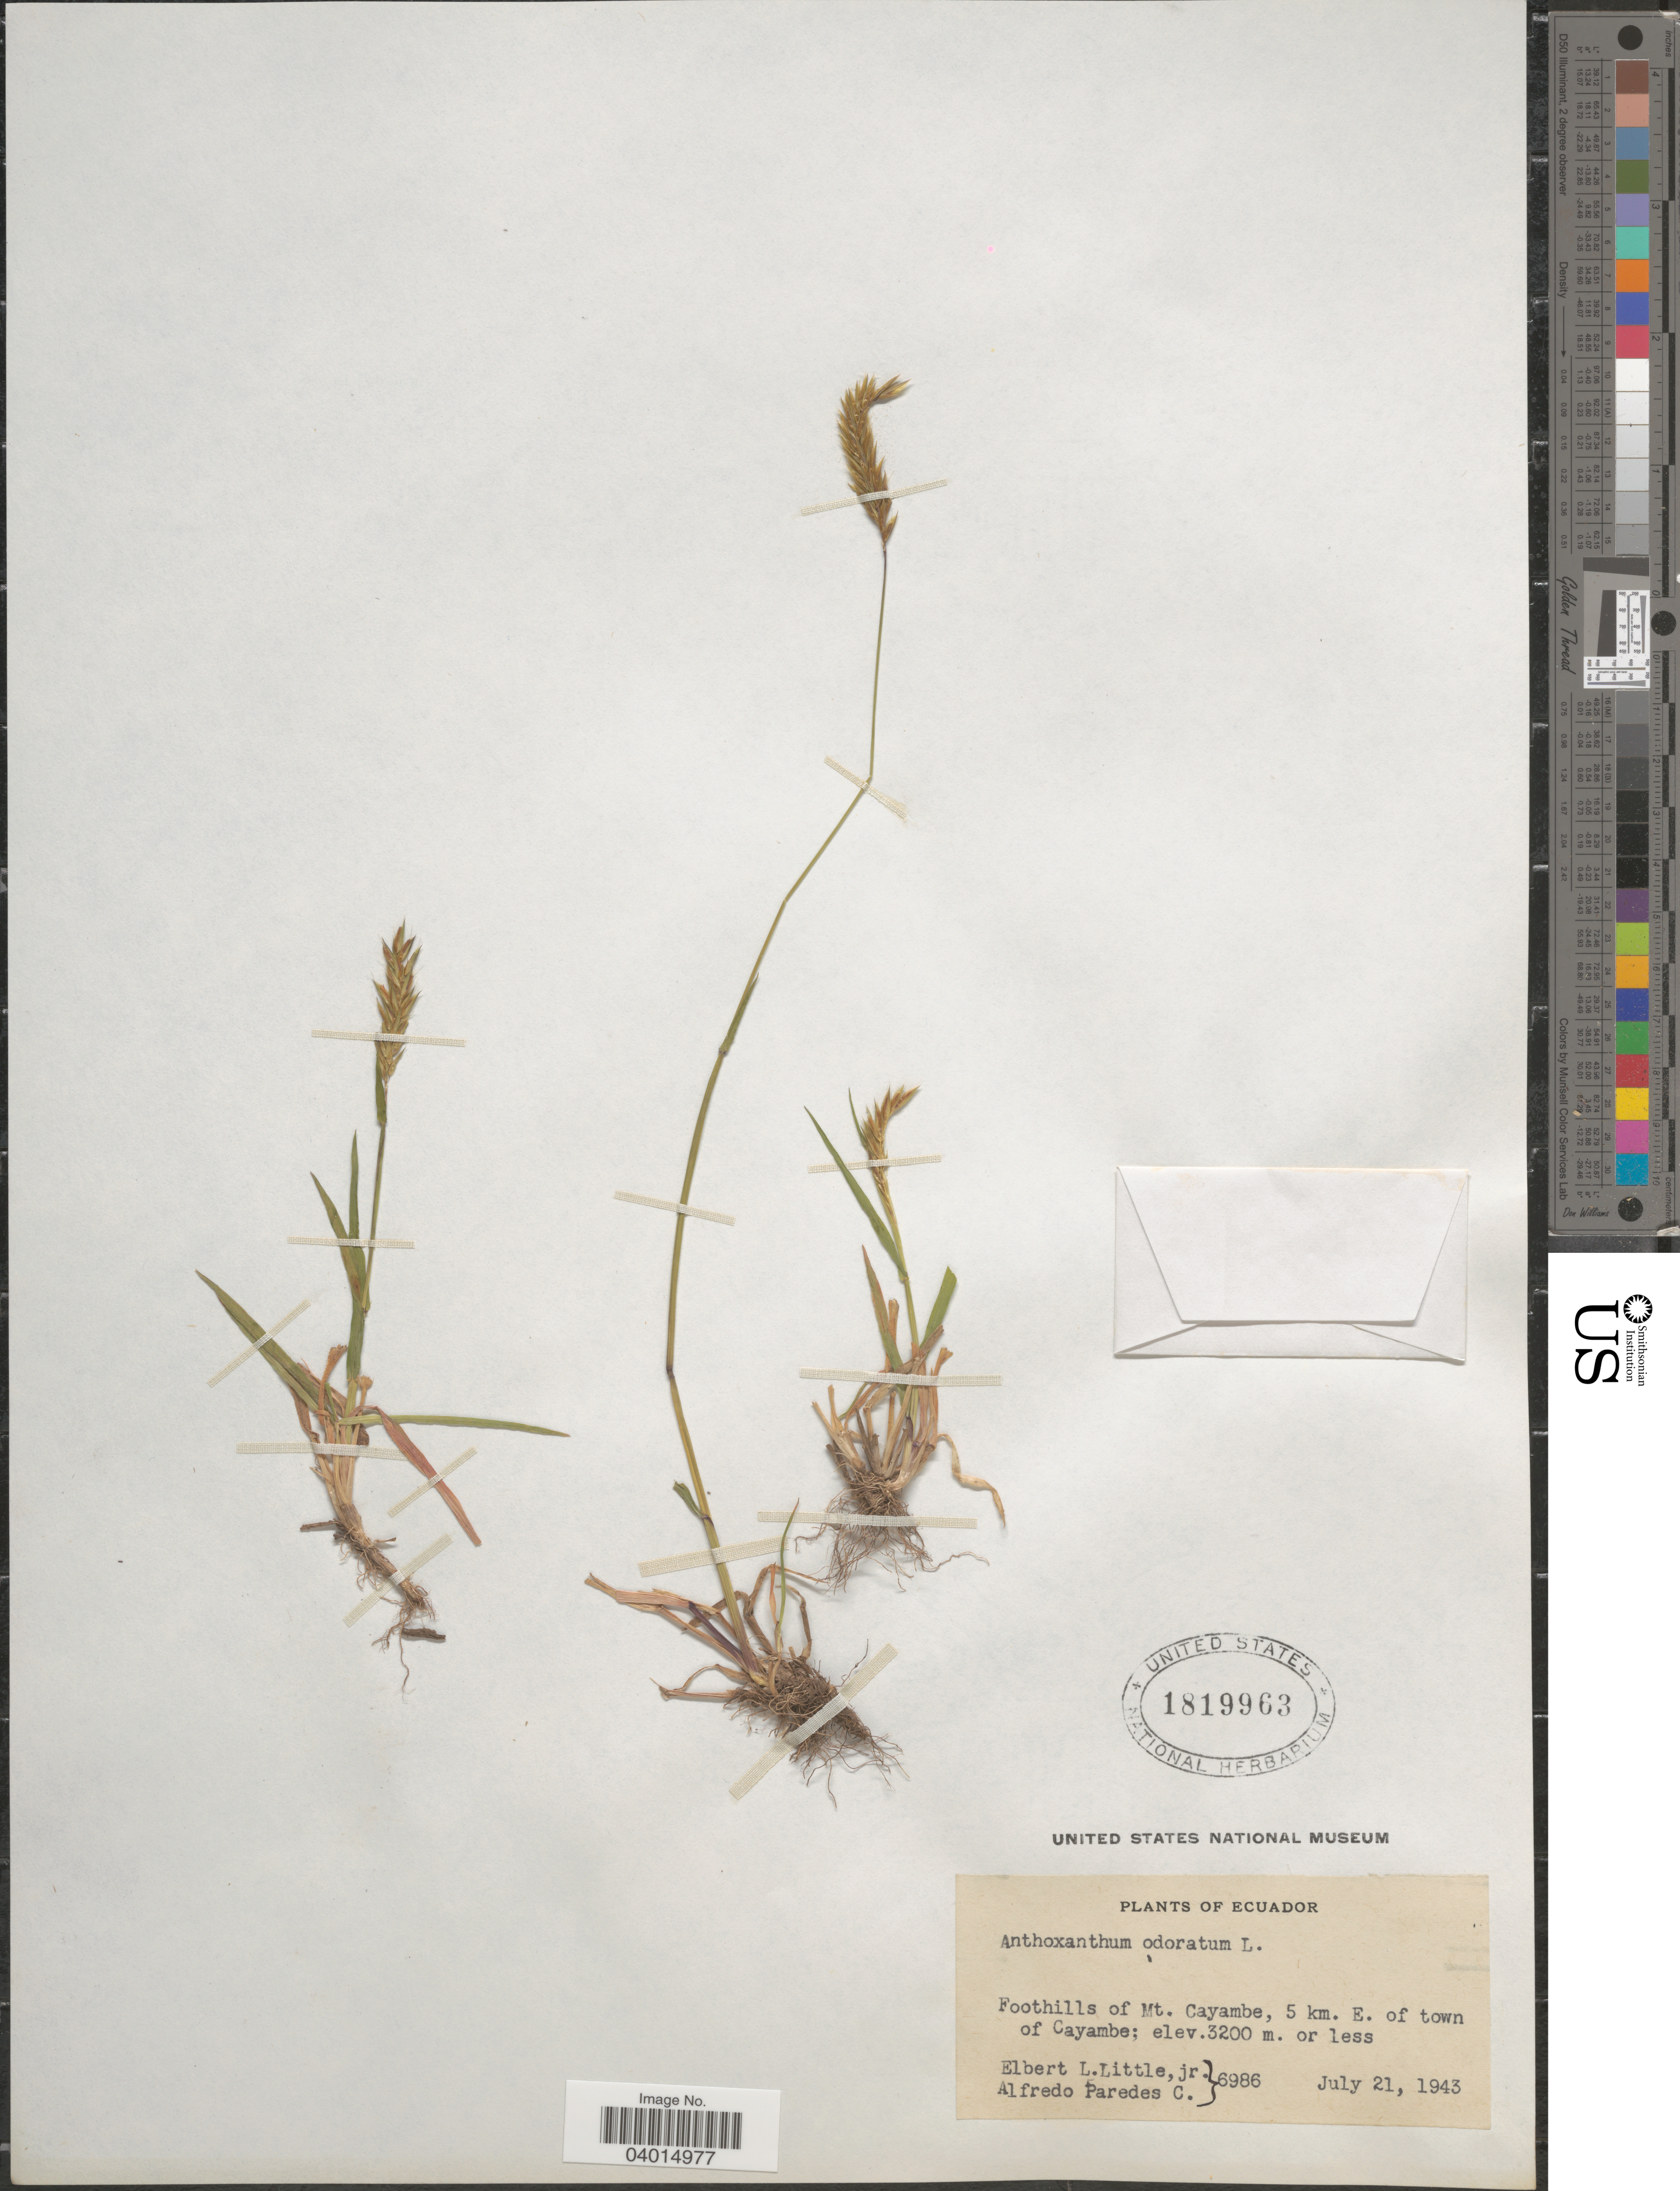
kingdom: Plantae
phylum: Tracheophyta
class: Liliopsida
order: Poales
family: Poaceae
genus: Anthoxanthum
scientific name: Anthoxanthum odoratum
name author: L.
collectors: E. L. Little & A. Paredes C.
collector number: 6986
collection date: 1943-07-21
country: Ecuador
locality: Foothills of Mt. Cayambe, 5 km. E. of town of Cayambe.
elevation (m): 3200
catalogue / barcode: US 1819963